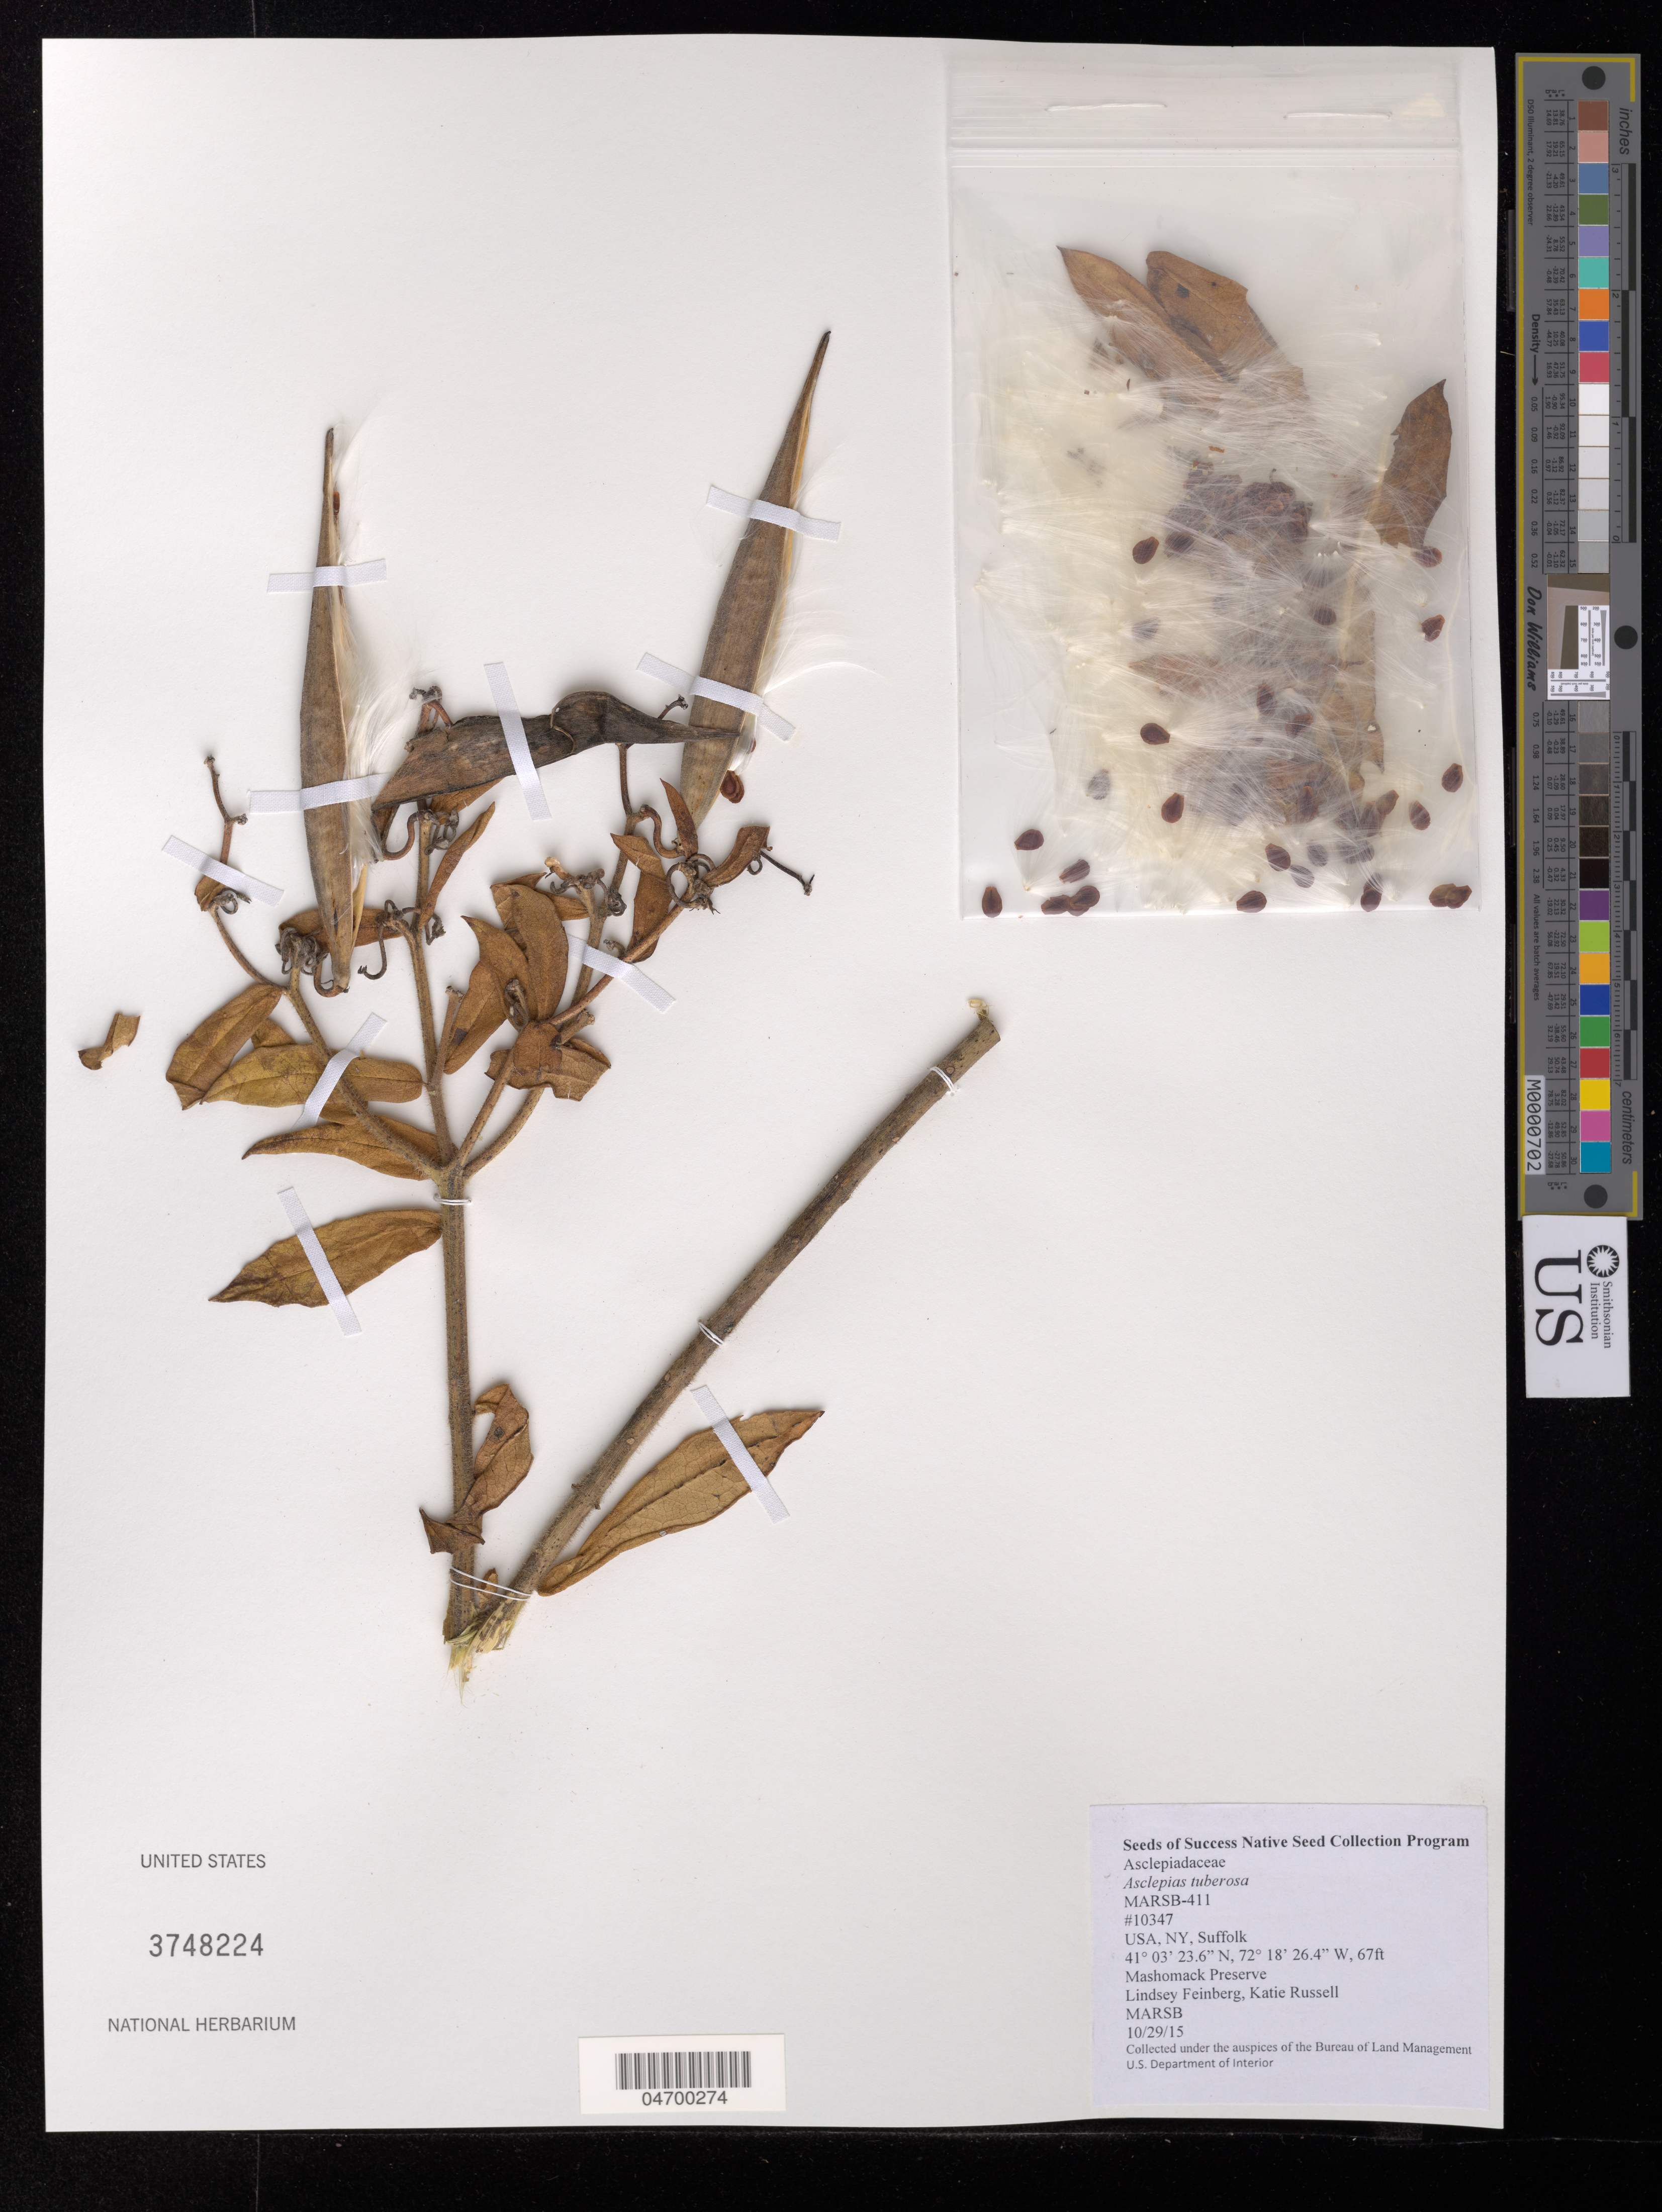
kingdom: Plantae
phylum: Tracheophyta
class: Magnoliopsida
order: Gentianales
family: Apocynaceae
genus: Asclepias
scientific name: Asclepias tuberosa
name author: L.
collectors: L. Feinberg & K. Russell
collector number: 10347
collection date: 2015-10-29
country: United States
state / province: New York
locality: Suffolk. Mashomack Preserve.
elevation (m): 20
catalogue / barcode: US 3748224